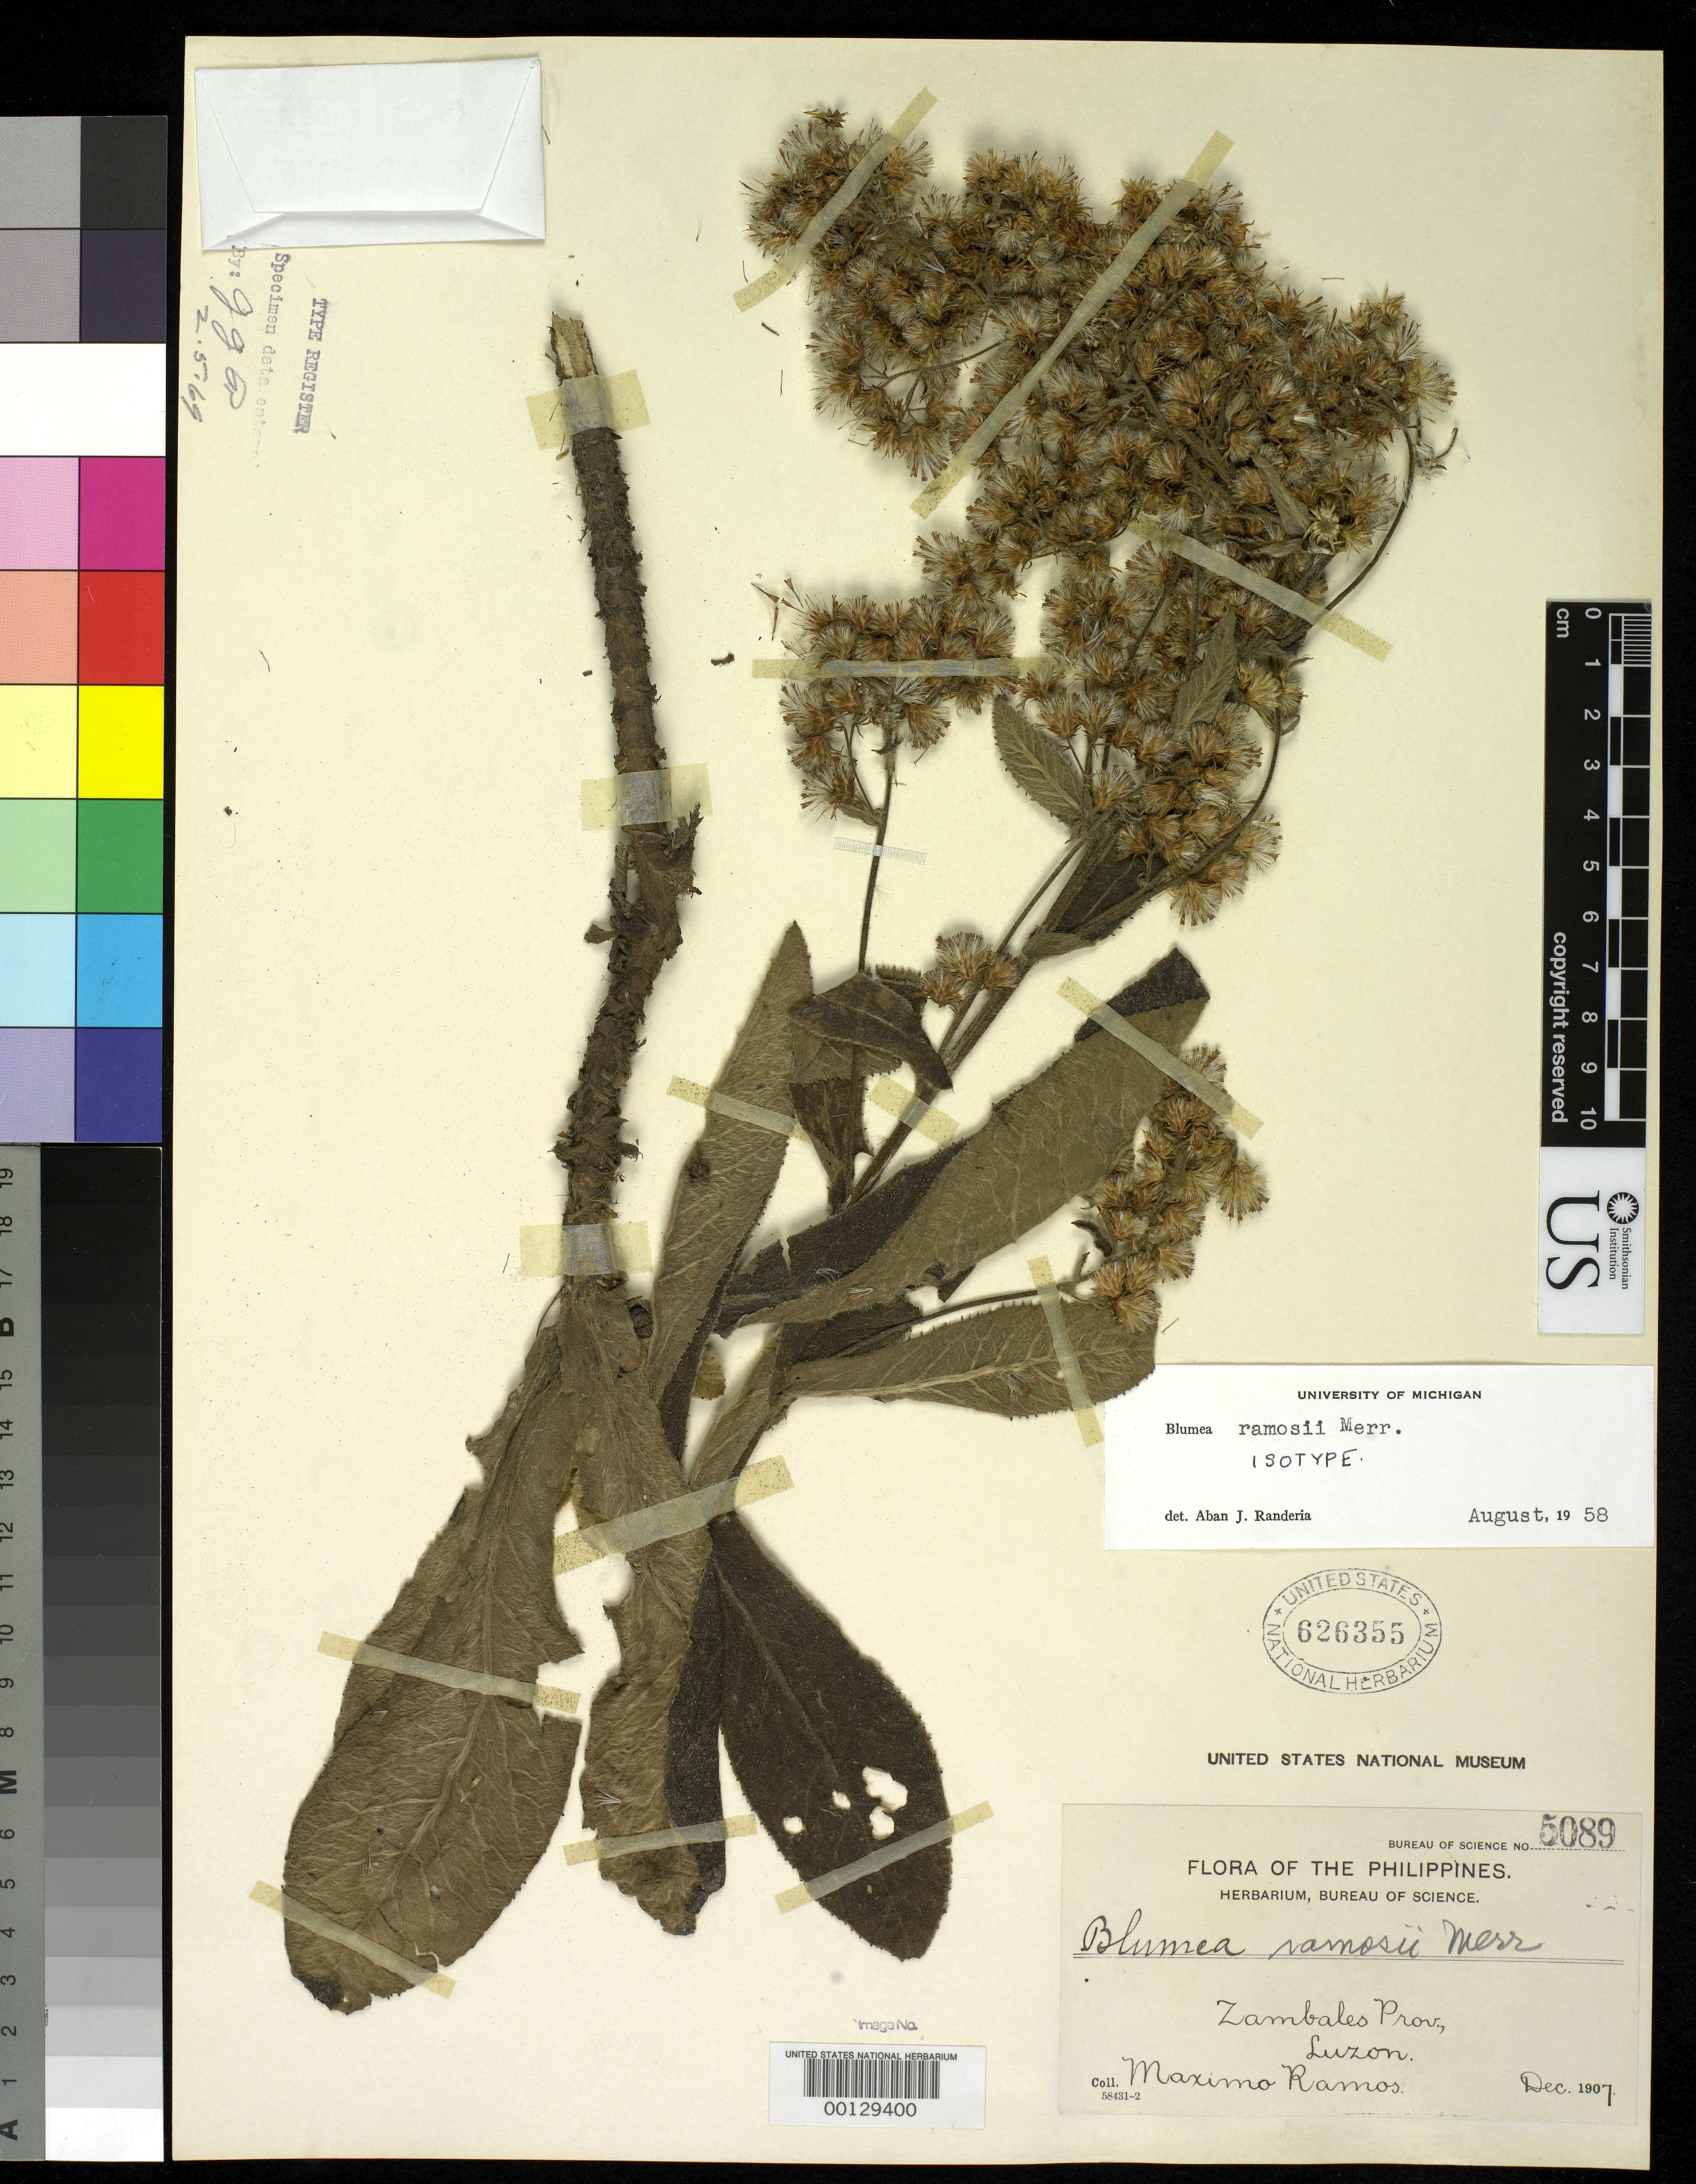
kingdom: Plantae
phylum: Tracheophyta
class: Magnoliopsida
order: Asterales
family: Asteraceae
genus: Blumea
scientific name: Blumea ramosii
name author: Merr.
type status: Isotype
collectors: M. Ramos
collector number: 5089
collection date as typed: Dec 1907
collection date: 1907-12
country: Philippines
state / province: Central Luzon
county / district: Zambales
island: Luzon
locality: Mt. Tapulao.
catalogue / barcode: US 626355